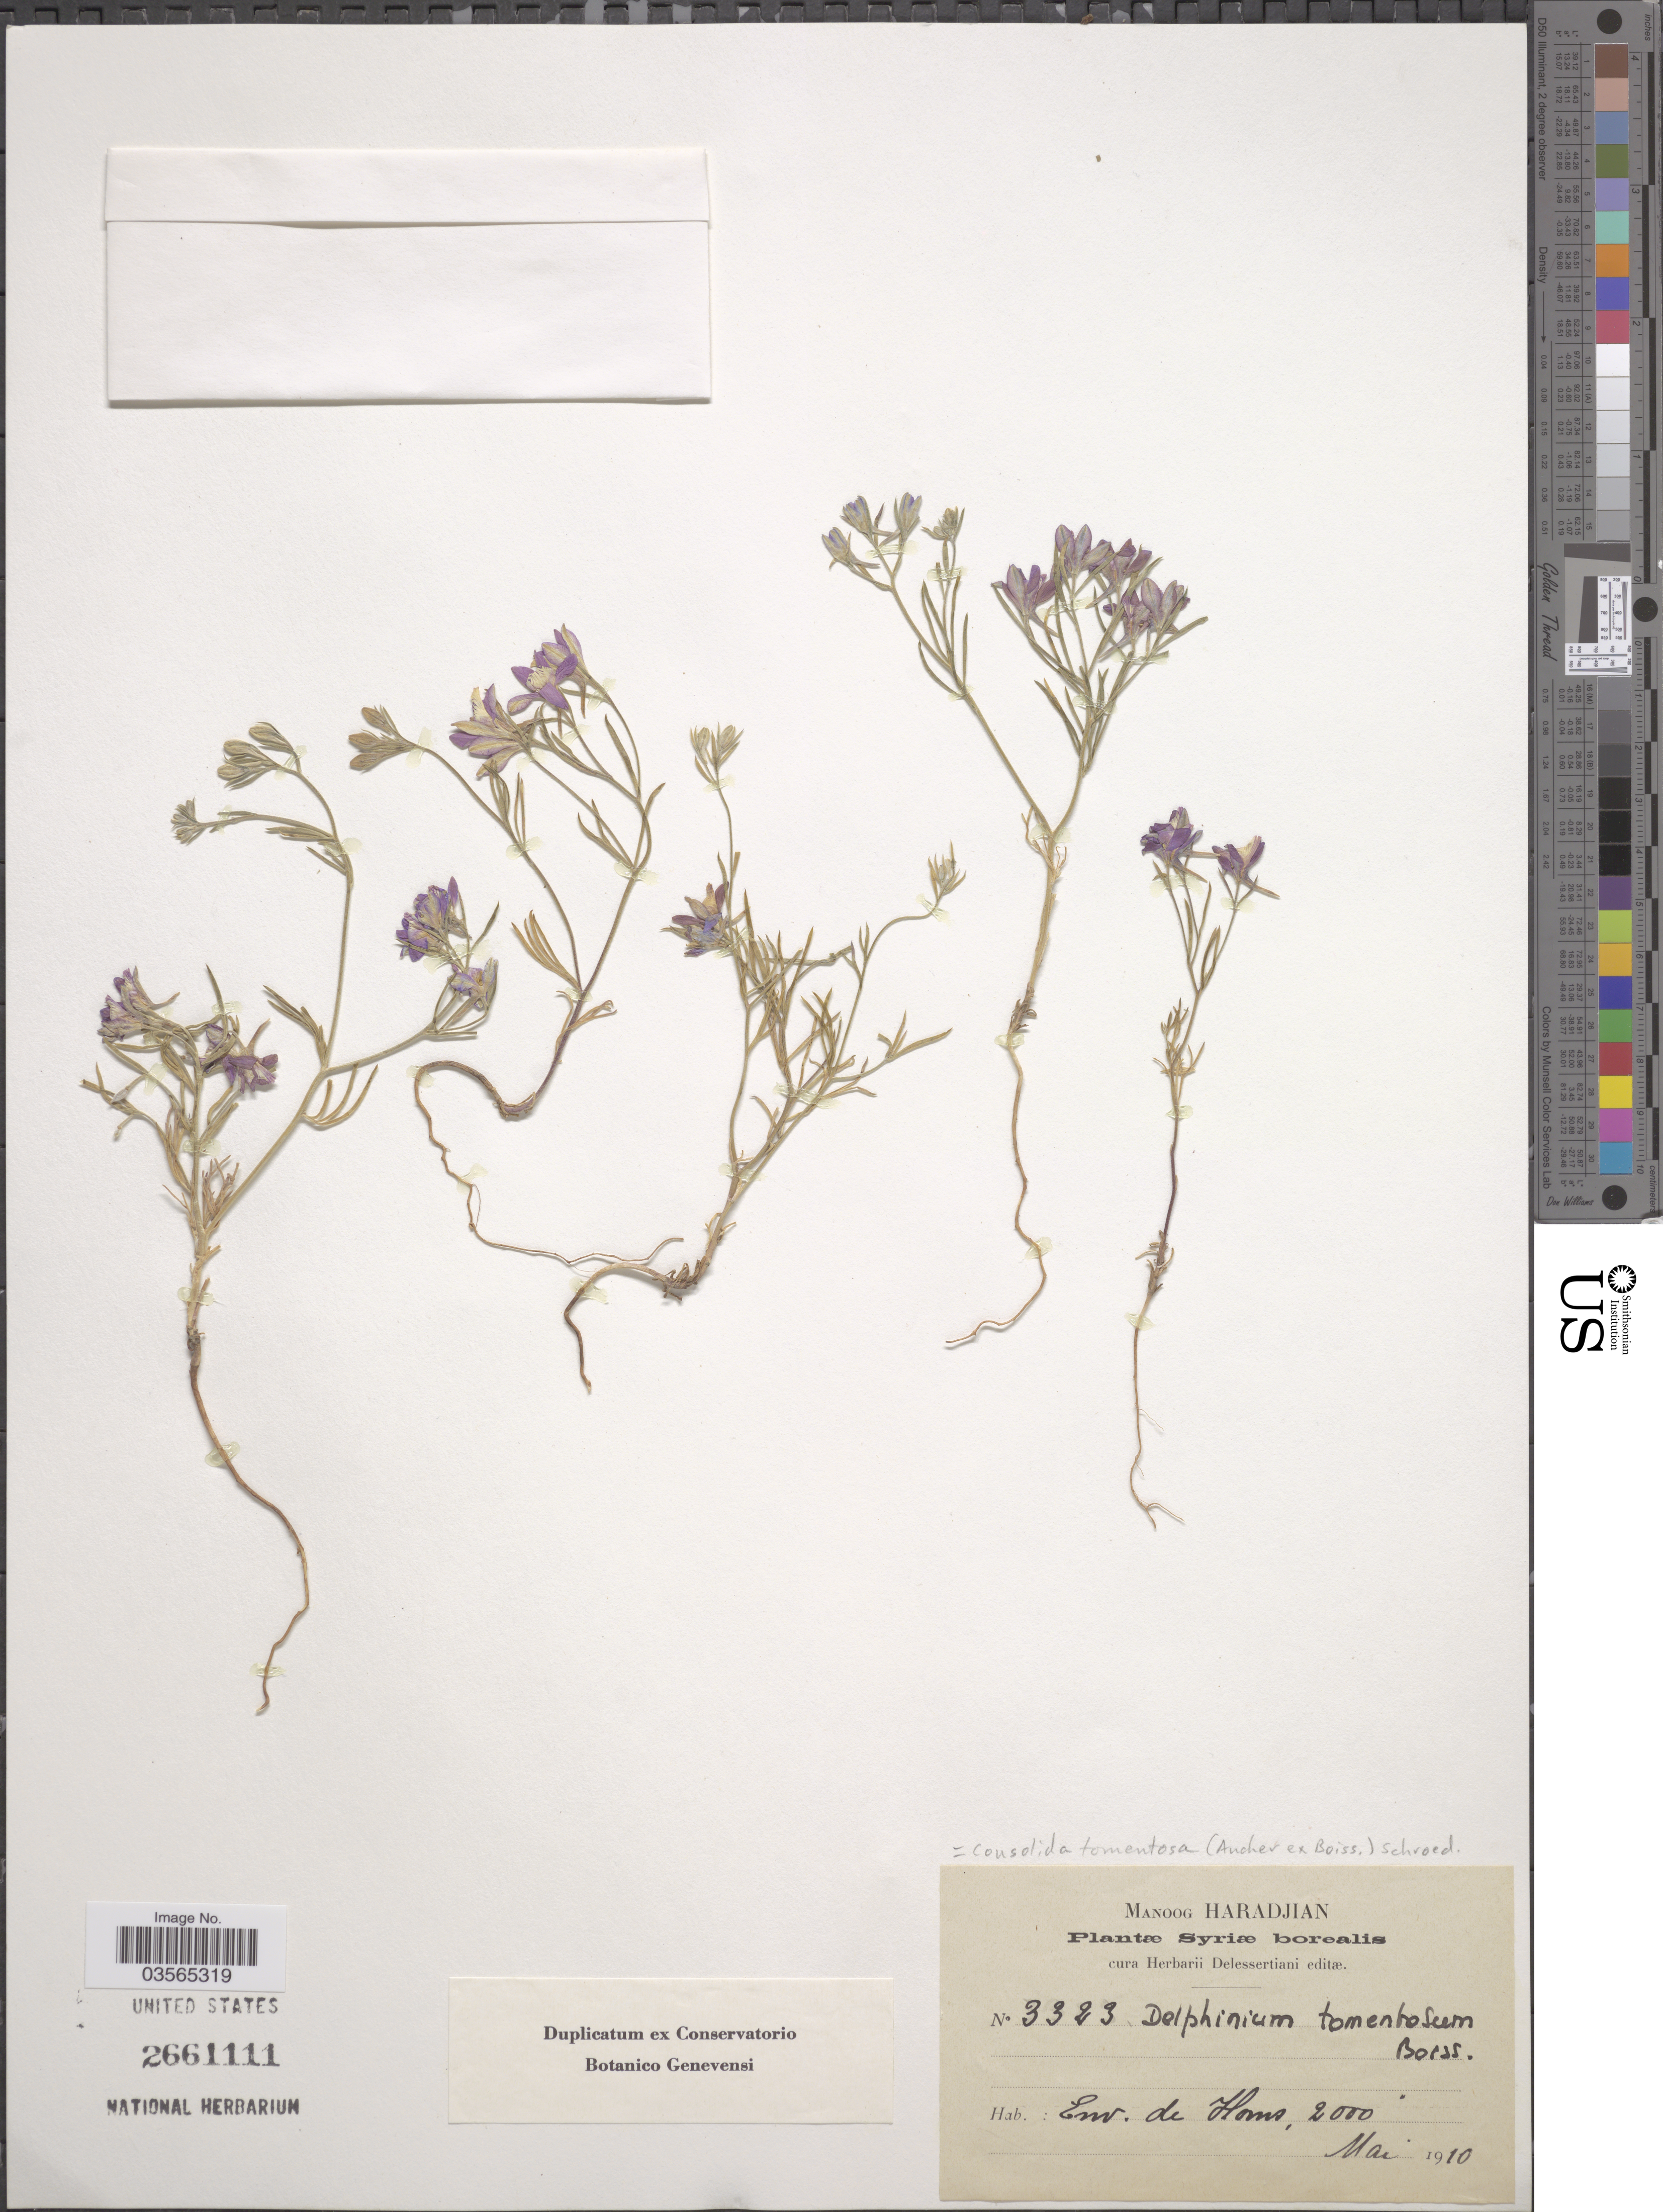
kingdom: Plantae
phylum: Tracheophyta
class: Magnoliopsida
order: Ranunculales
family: Ranunculaceae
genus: Delphinium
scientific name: Delphinium tomentosum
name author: Boiss.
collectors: M. Haradjian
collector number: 3323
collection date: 1910-05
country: Syria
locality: Syriæ borealis. Env. de Homs [interpreted].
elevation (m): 610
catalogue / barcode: US 2661111